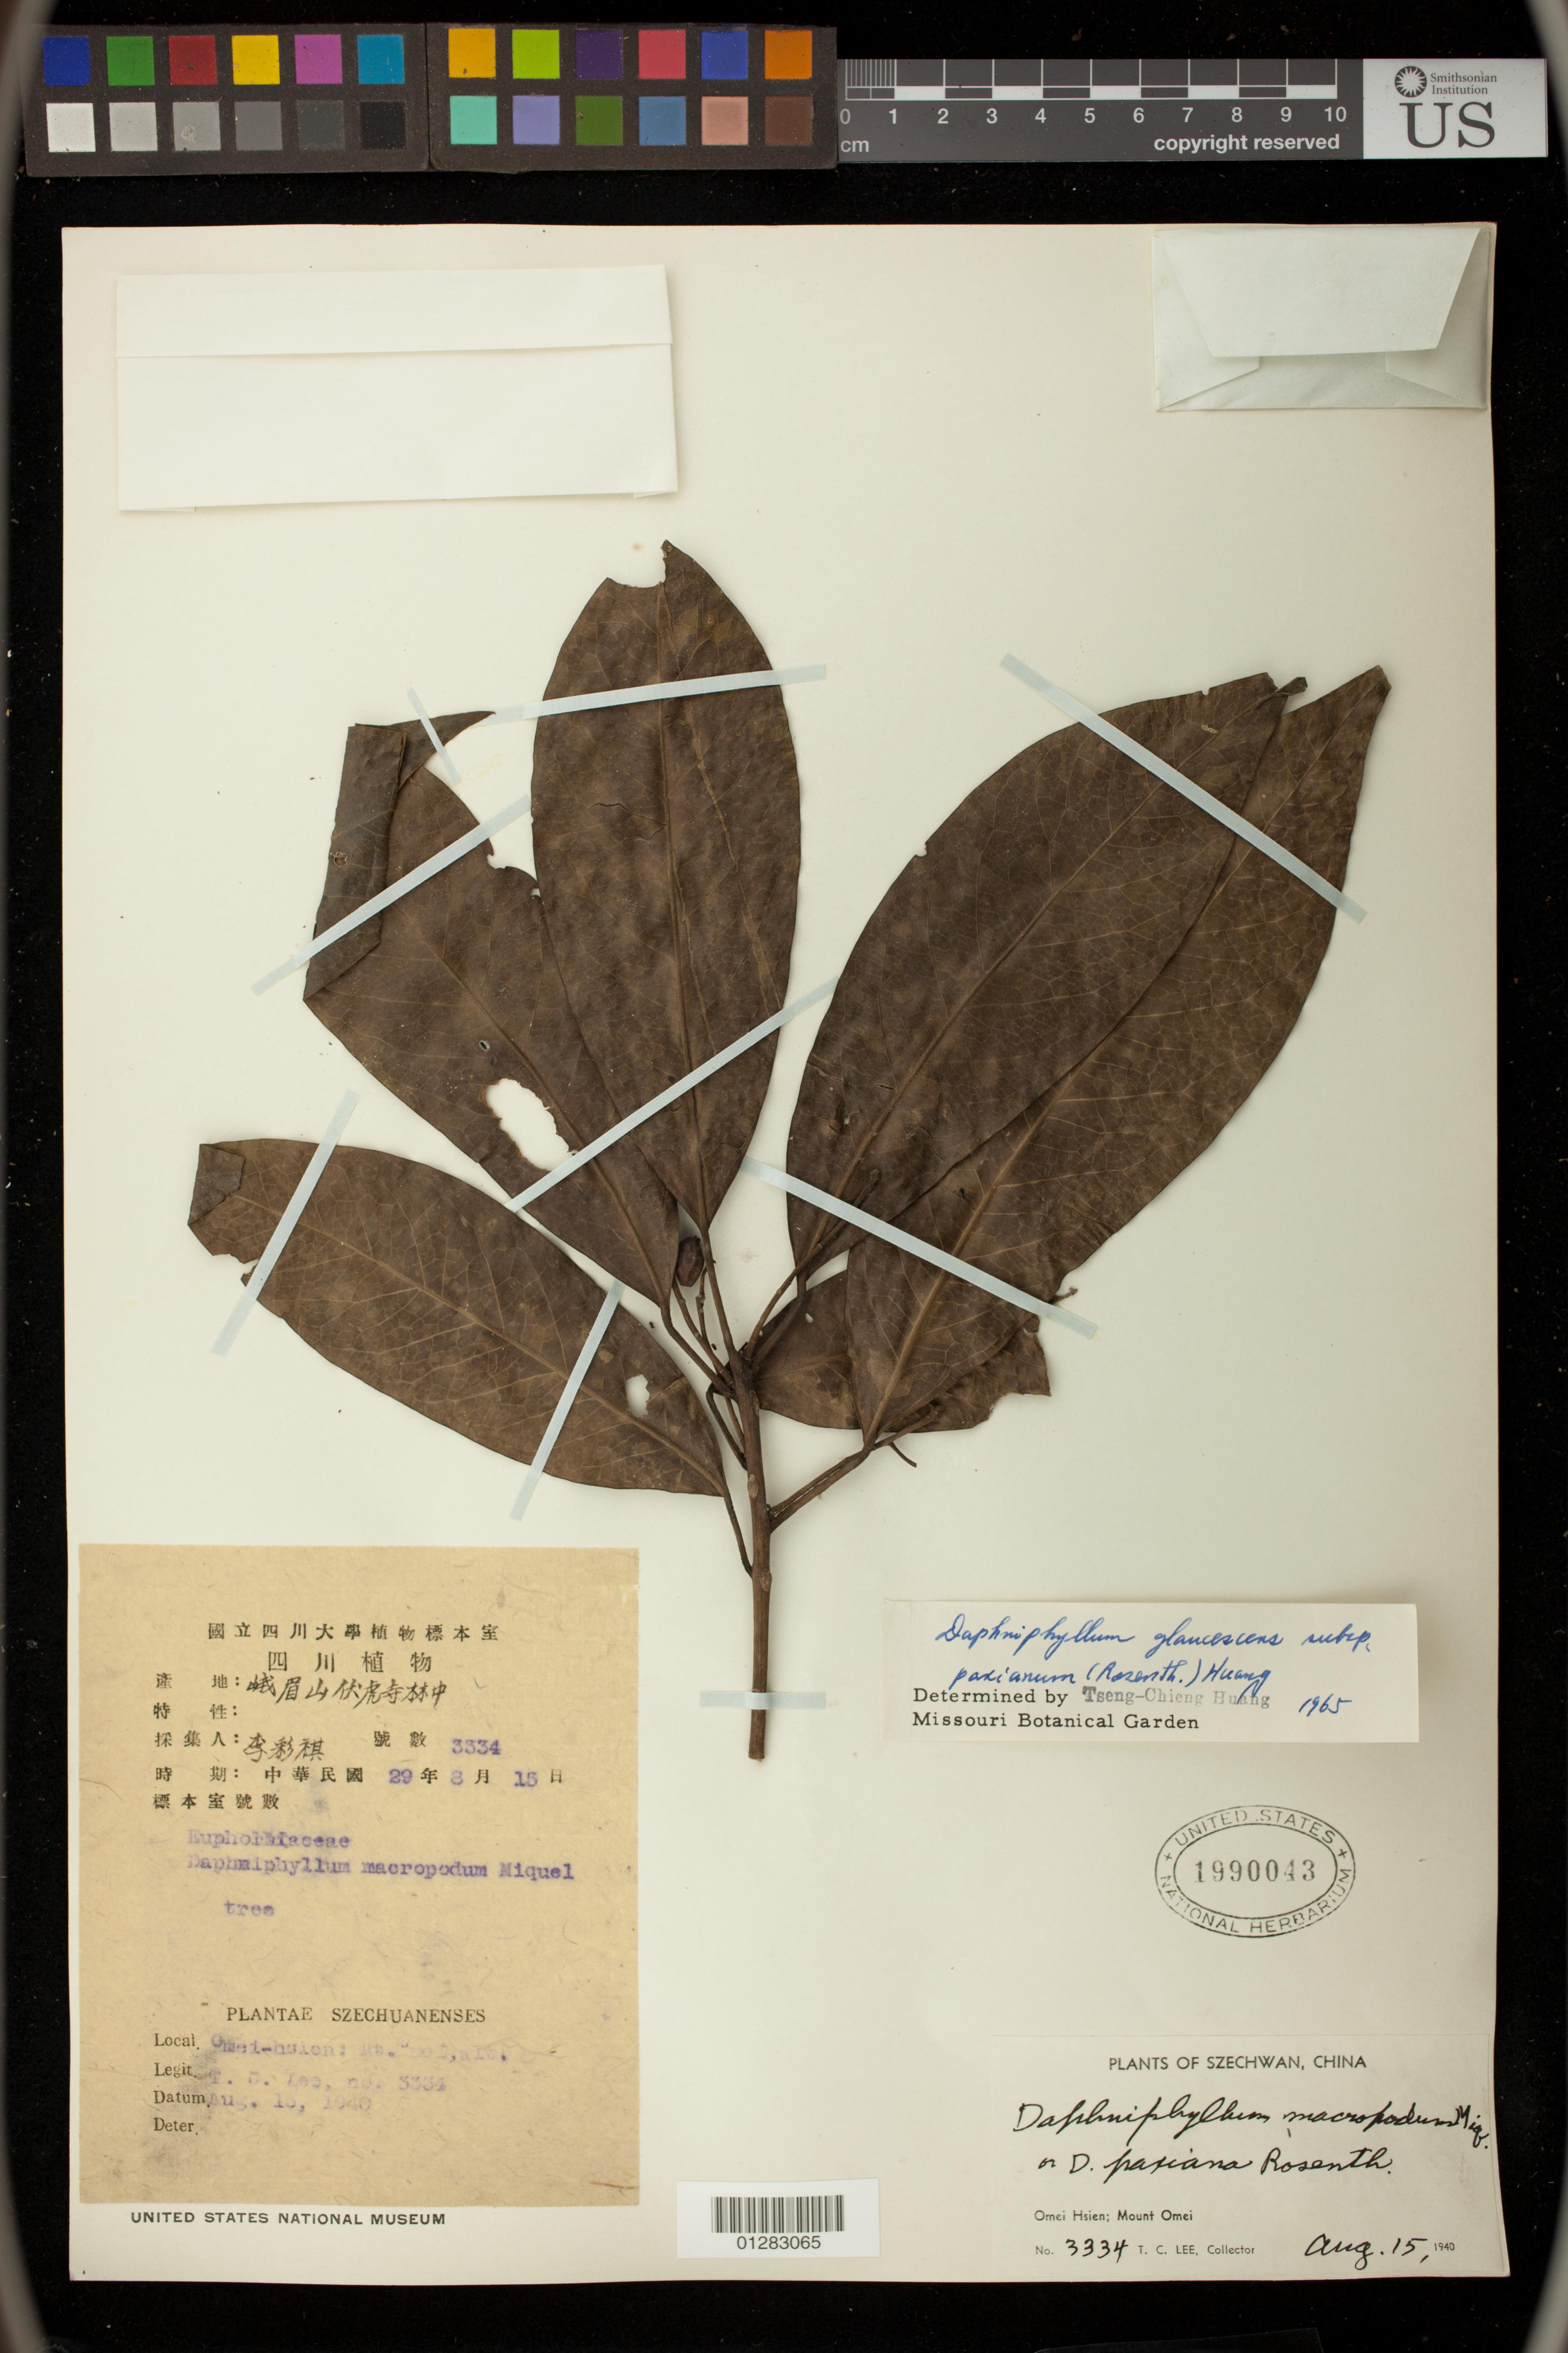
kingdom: Plantae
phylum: Tracheophyta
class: Magnoliopsida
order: Saxifragales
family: Daphniphyllaceae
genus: Daphniphyllum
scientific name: Daphniphyllum glaucescens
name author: Blume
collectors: T. Lee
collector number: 3334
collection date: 1940-08-15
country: China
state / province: Sichuan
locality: Omei Hsien; Mount Omei, Szechwan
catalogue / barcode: US 1990043